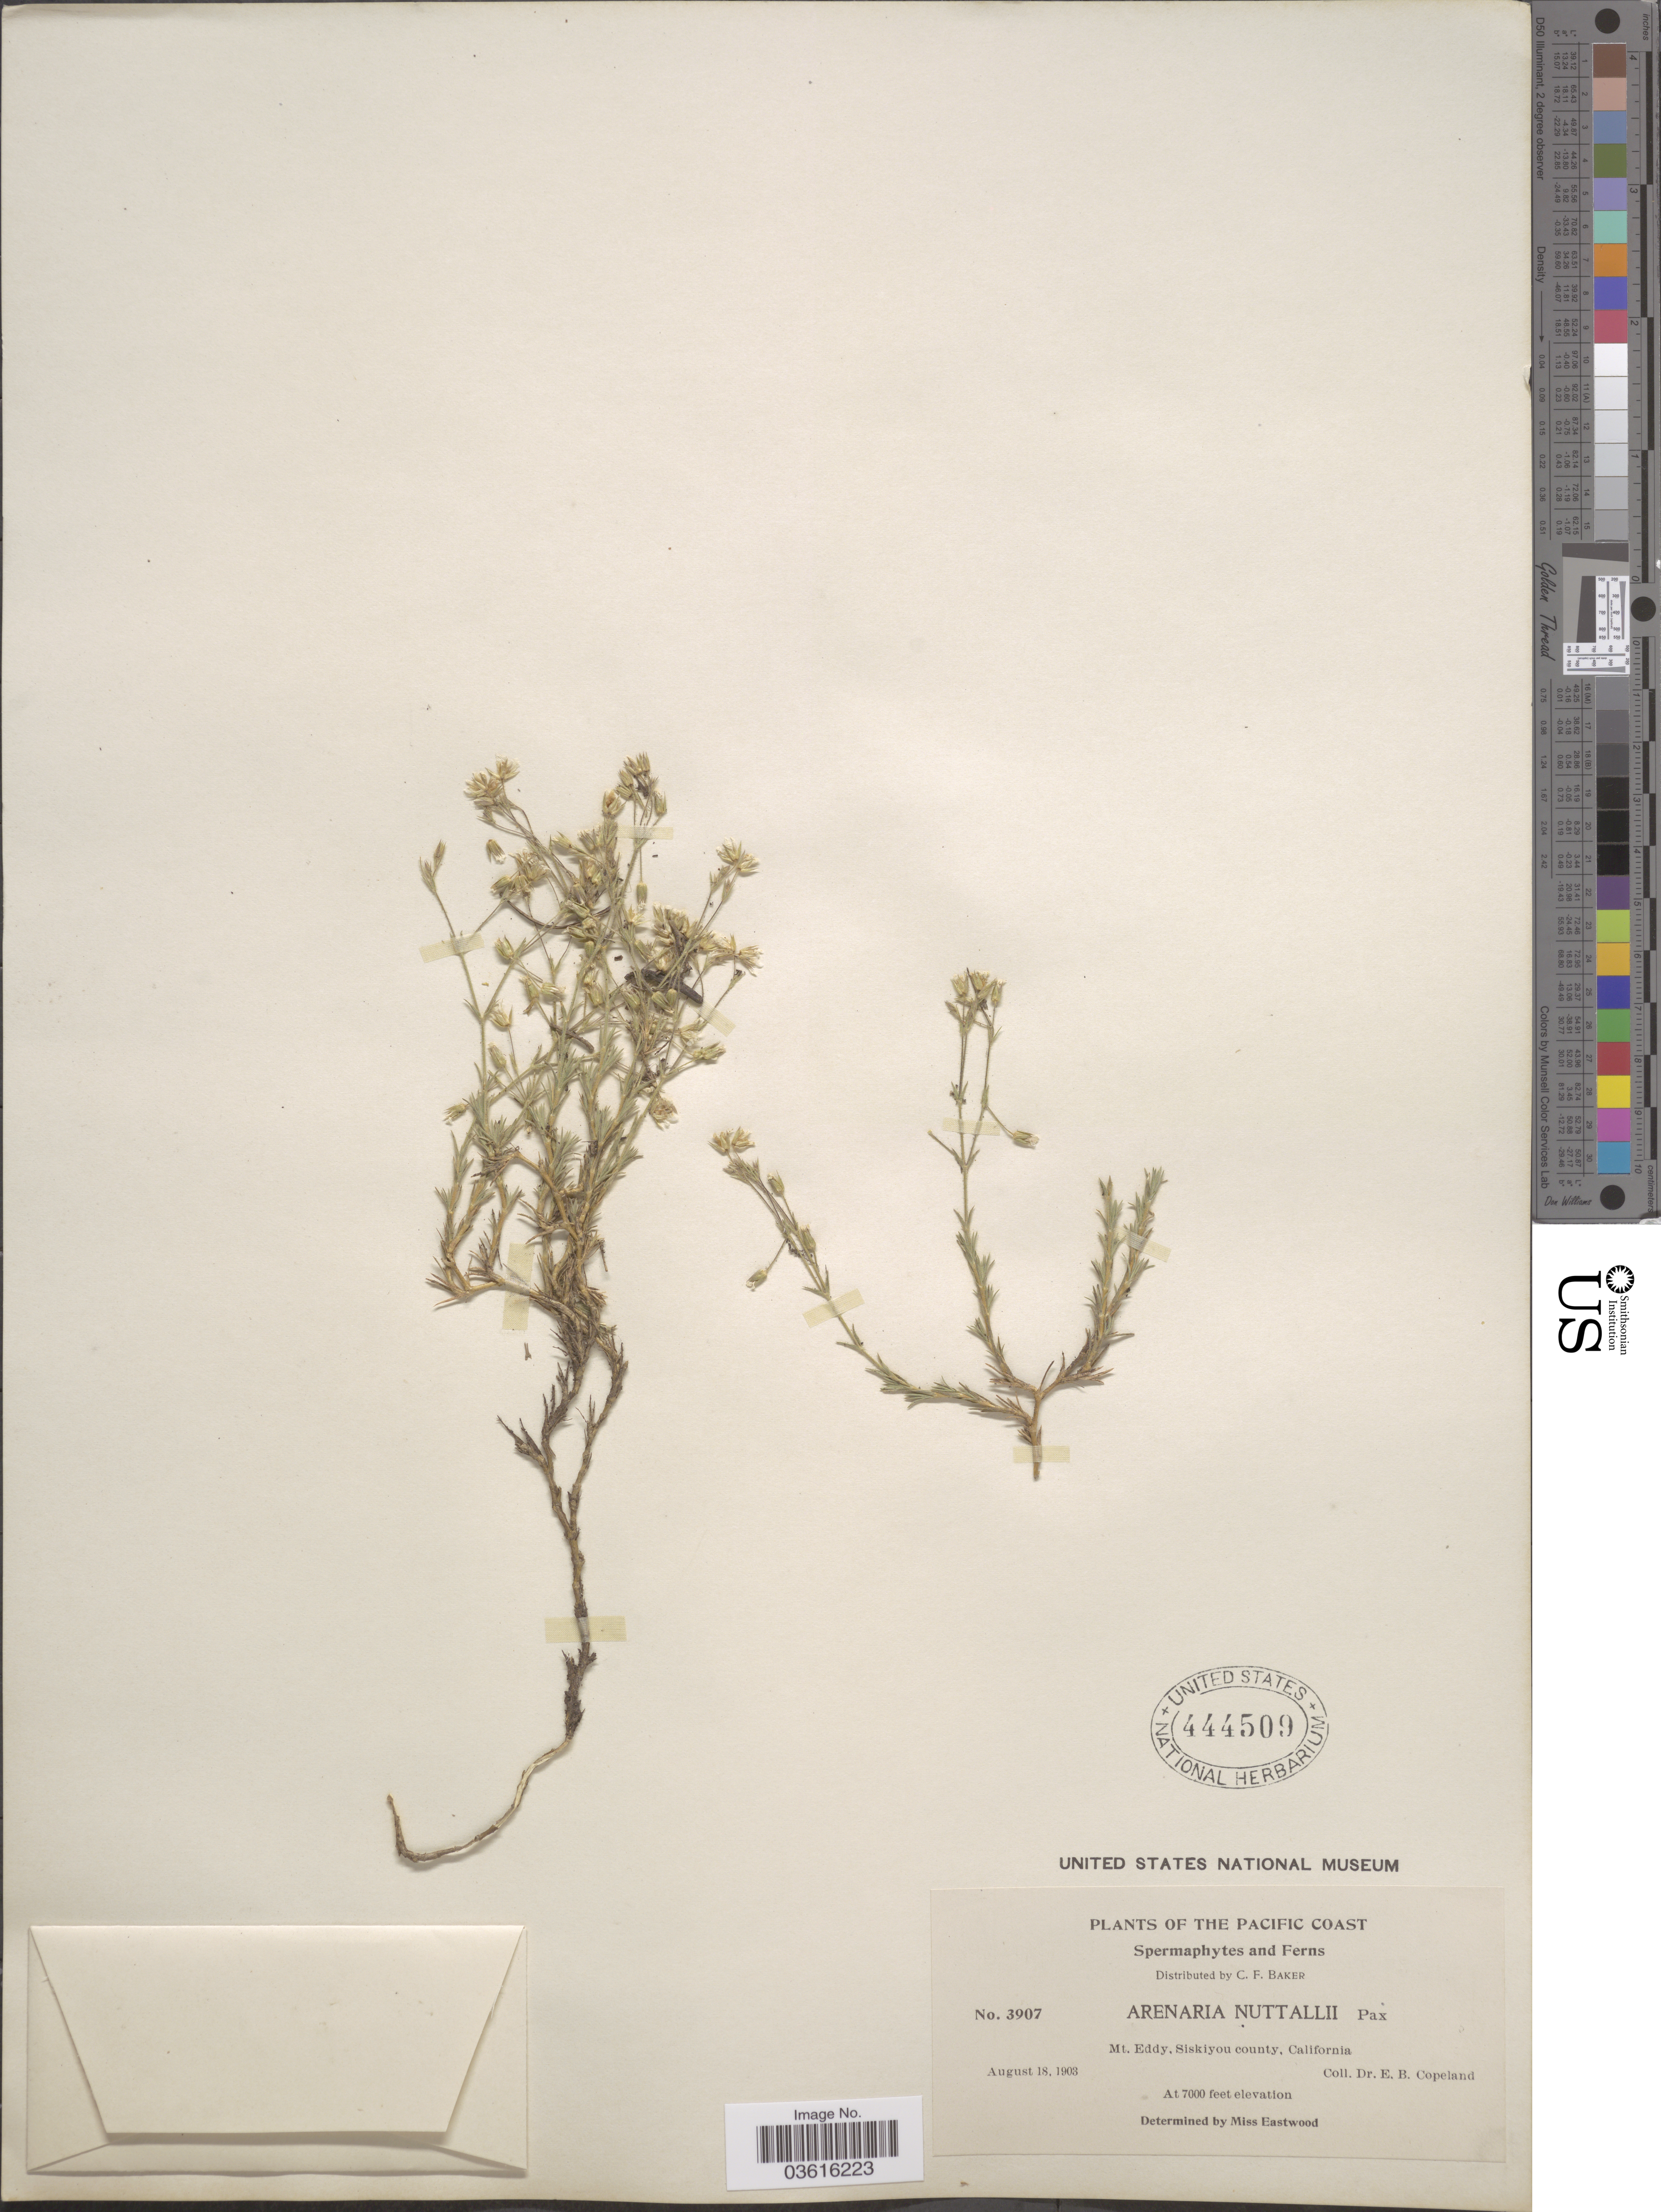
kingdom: Plantae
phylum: Tracheophyta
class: Magnoliopsida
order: Caryophyllales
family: Caryophyllaceae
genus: Minuartia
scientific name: Minuartia nuttallii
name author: (Pax) Briq.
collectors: E. B. Copeland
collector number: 3907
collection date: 1903-08-18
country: United States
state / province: California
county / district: Siskiyou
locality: The Pacific Coast. Mt. Eddy, Siskiyou county.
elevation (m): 2134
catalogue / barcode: US 444509